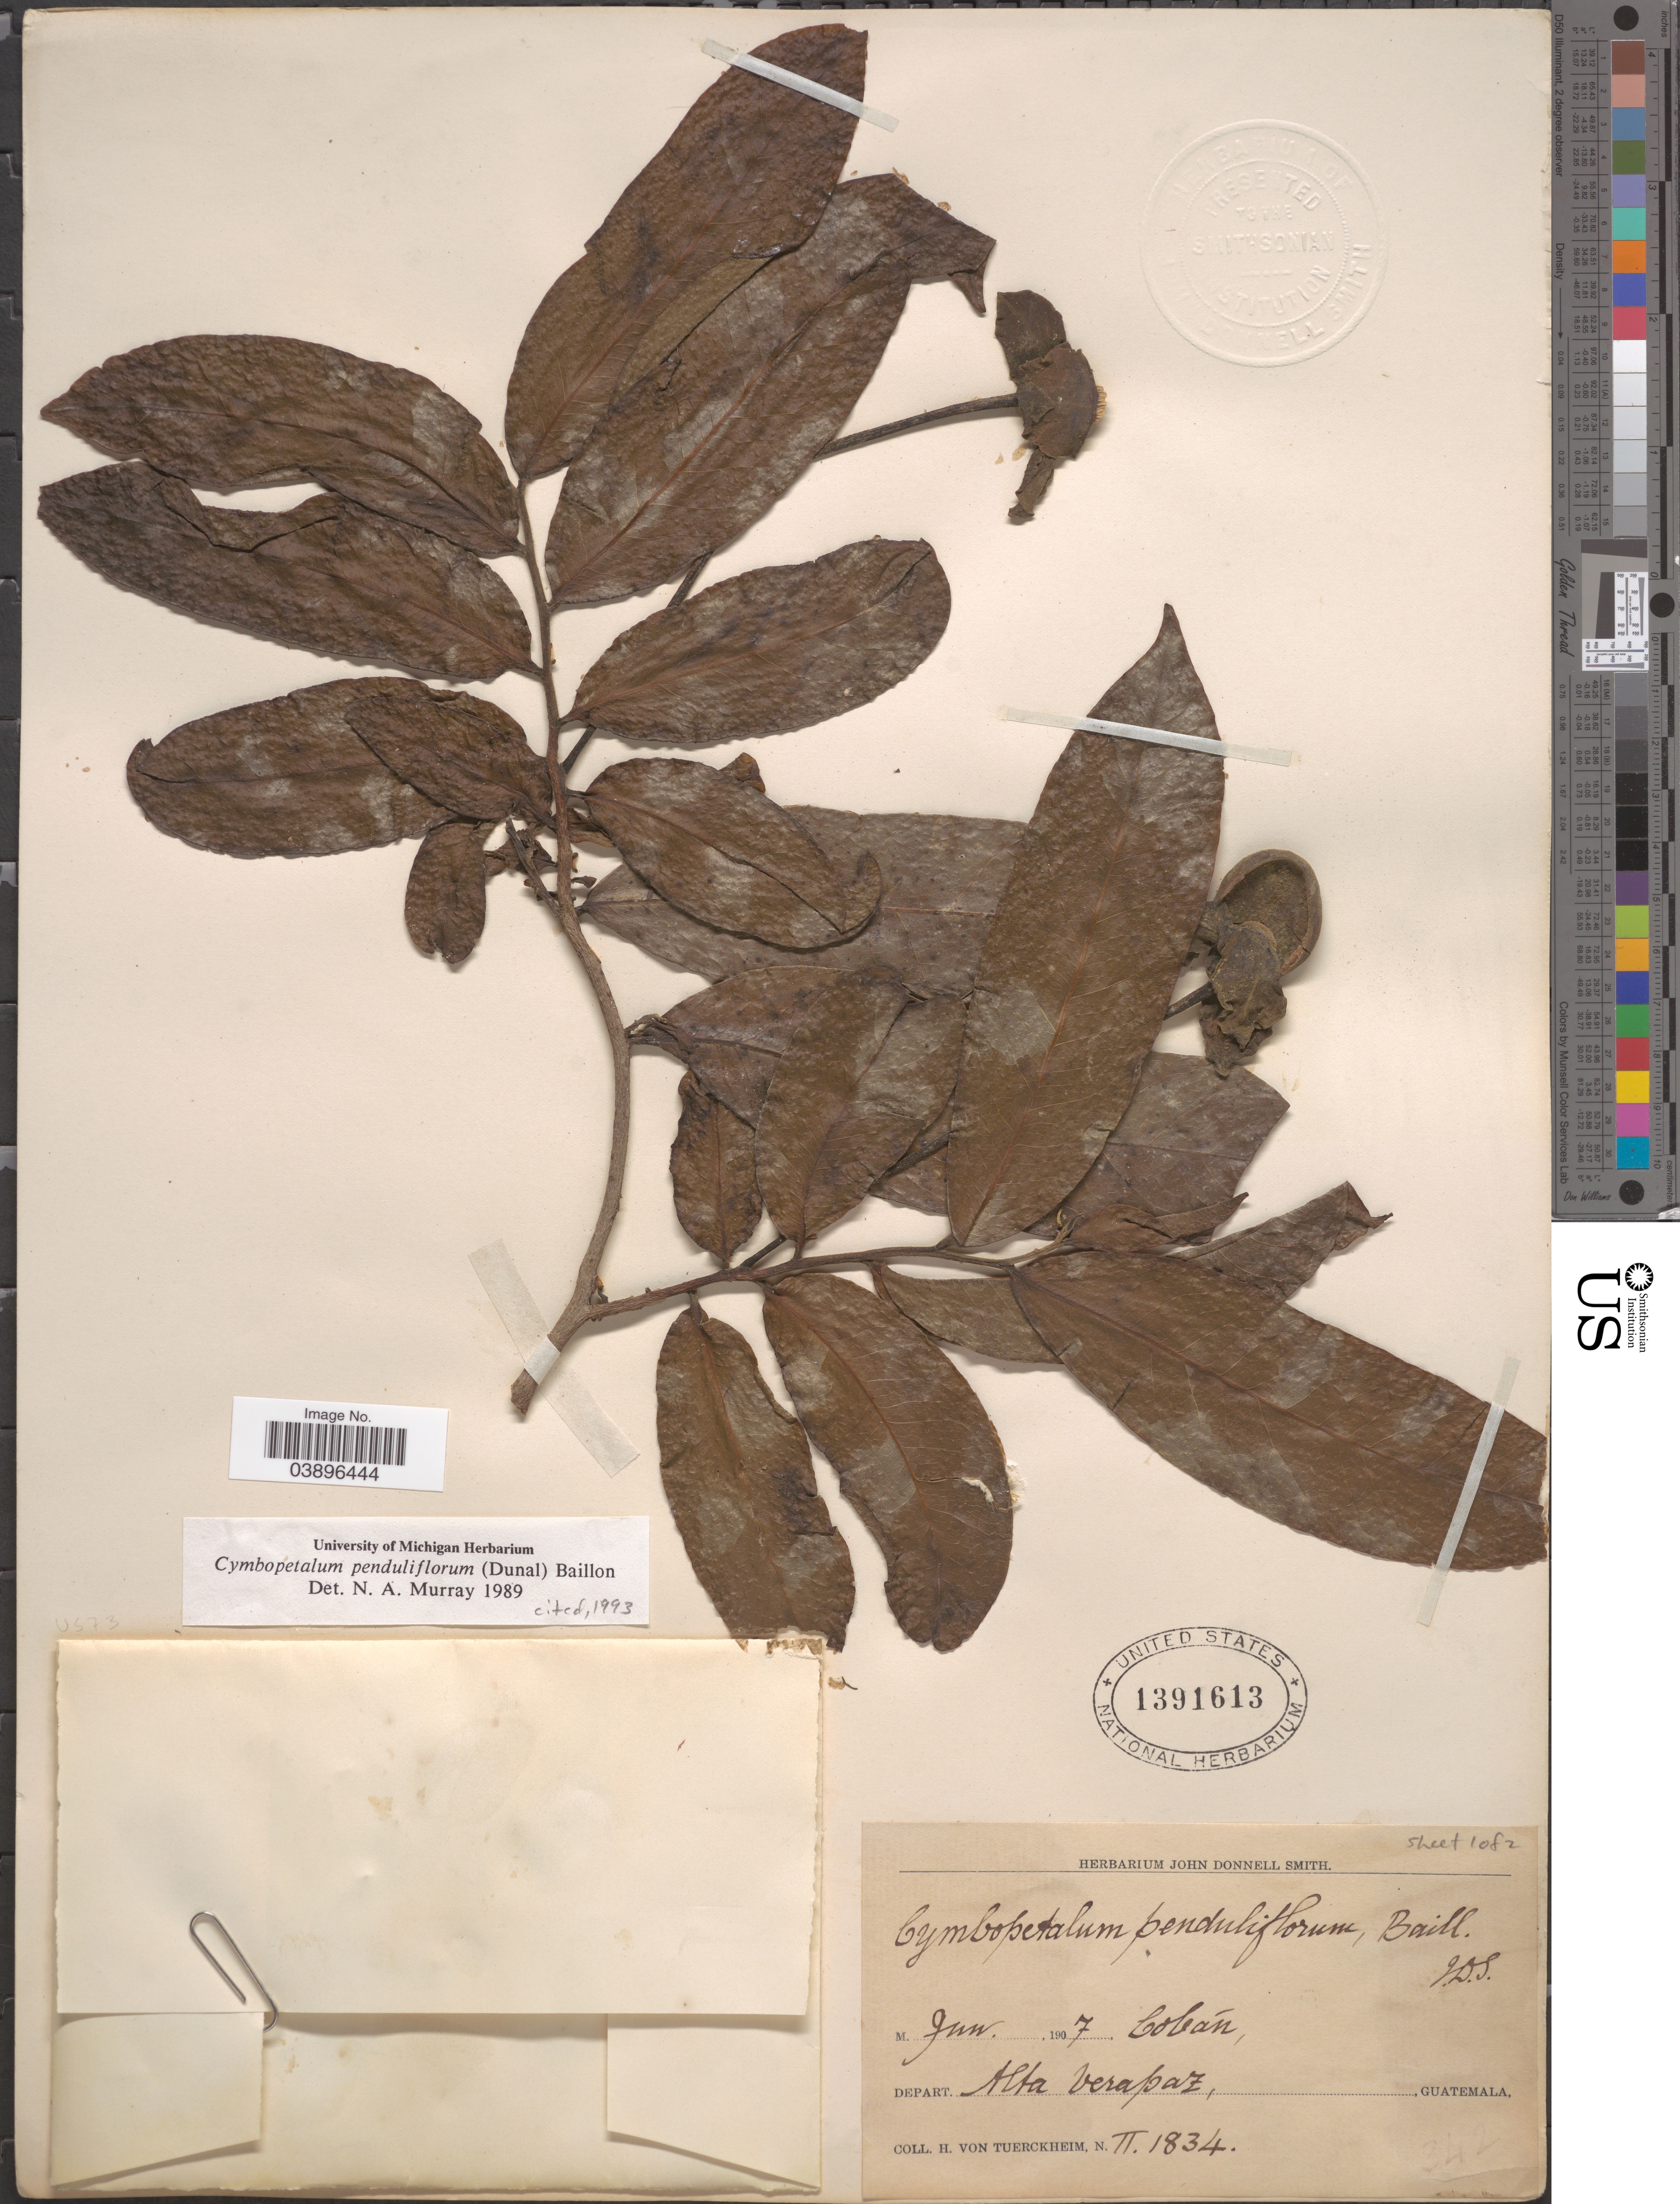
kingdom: Plantae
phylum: Tracheophyta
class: Magnoliopsida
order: Magnoliales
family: Annonaceae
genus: Cymbopetalum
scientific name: Cymbopetalum penduliflorum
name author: (Dunal) Baill.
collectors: H. von Türckheim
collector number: II.1834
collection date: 1907-06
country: Guatemala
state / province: Alta Verapaz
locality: Cobán, Depart. Alta Verapaz.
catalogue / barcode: US 1391613